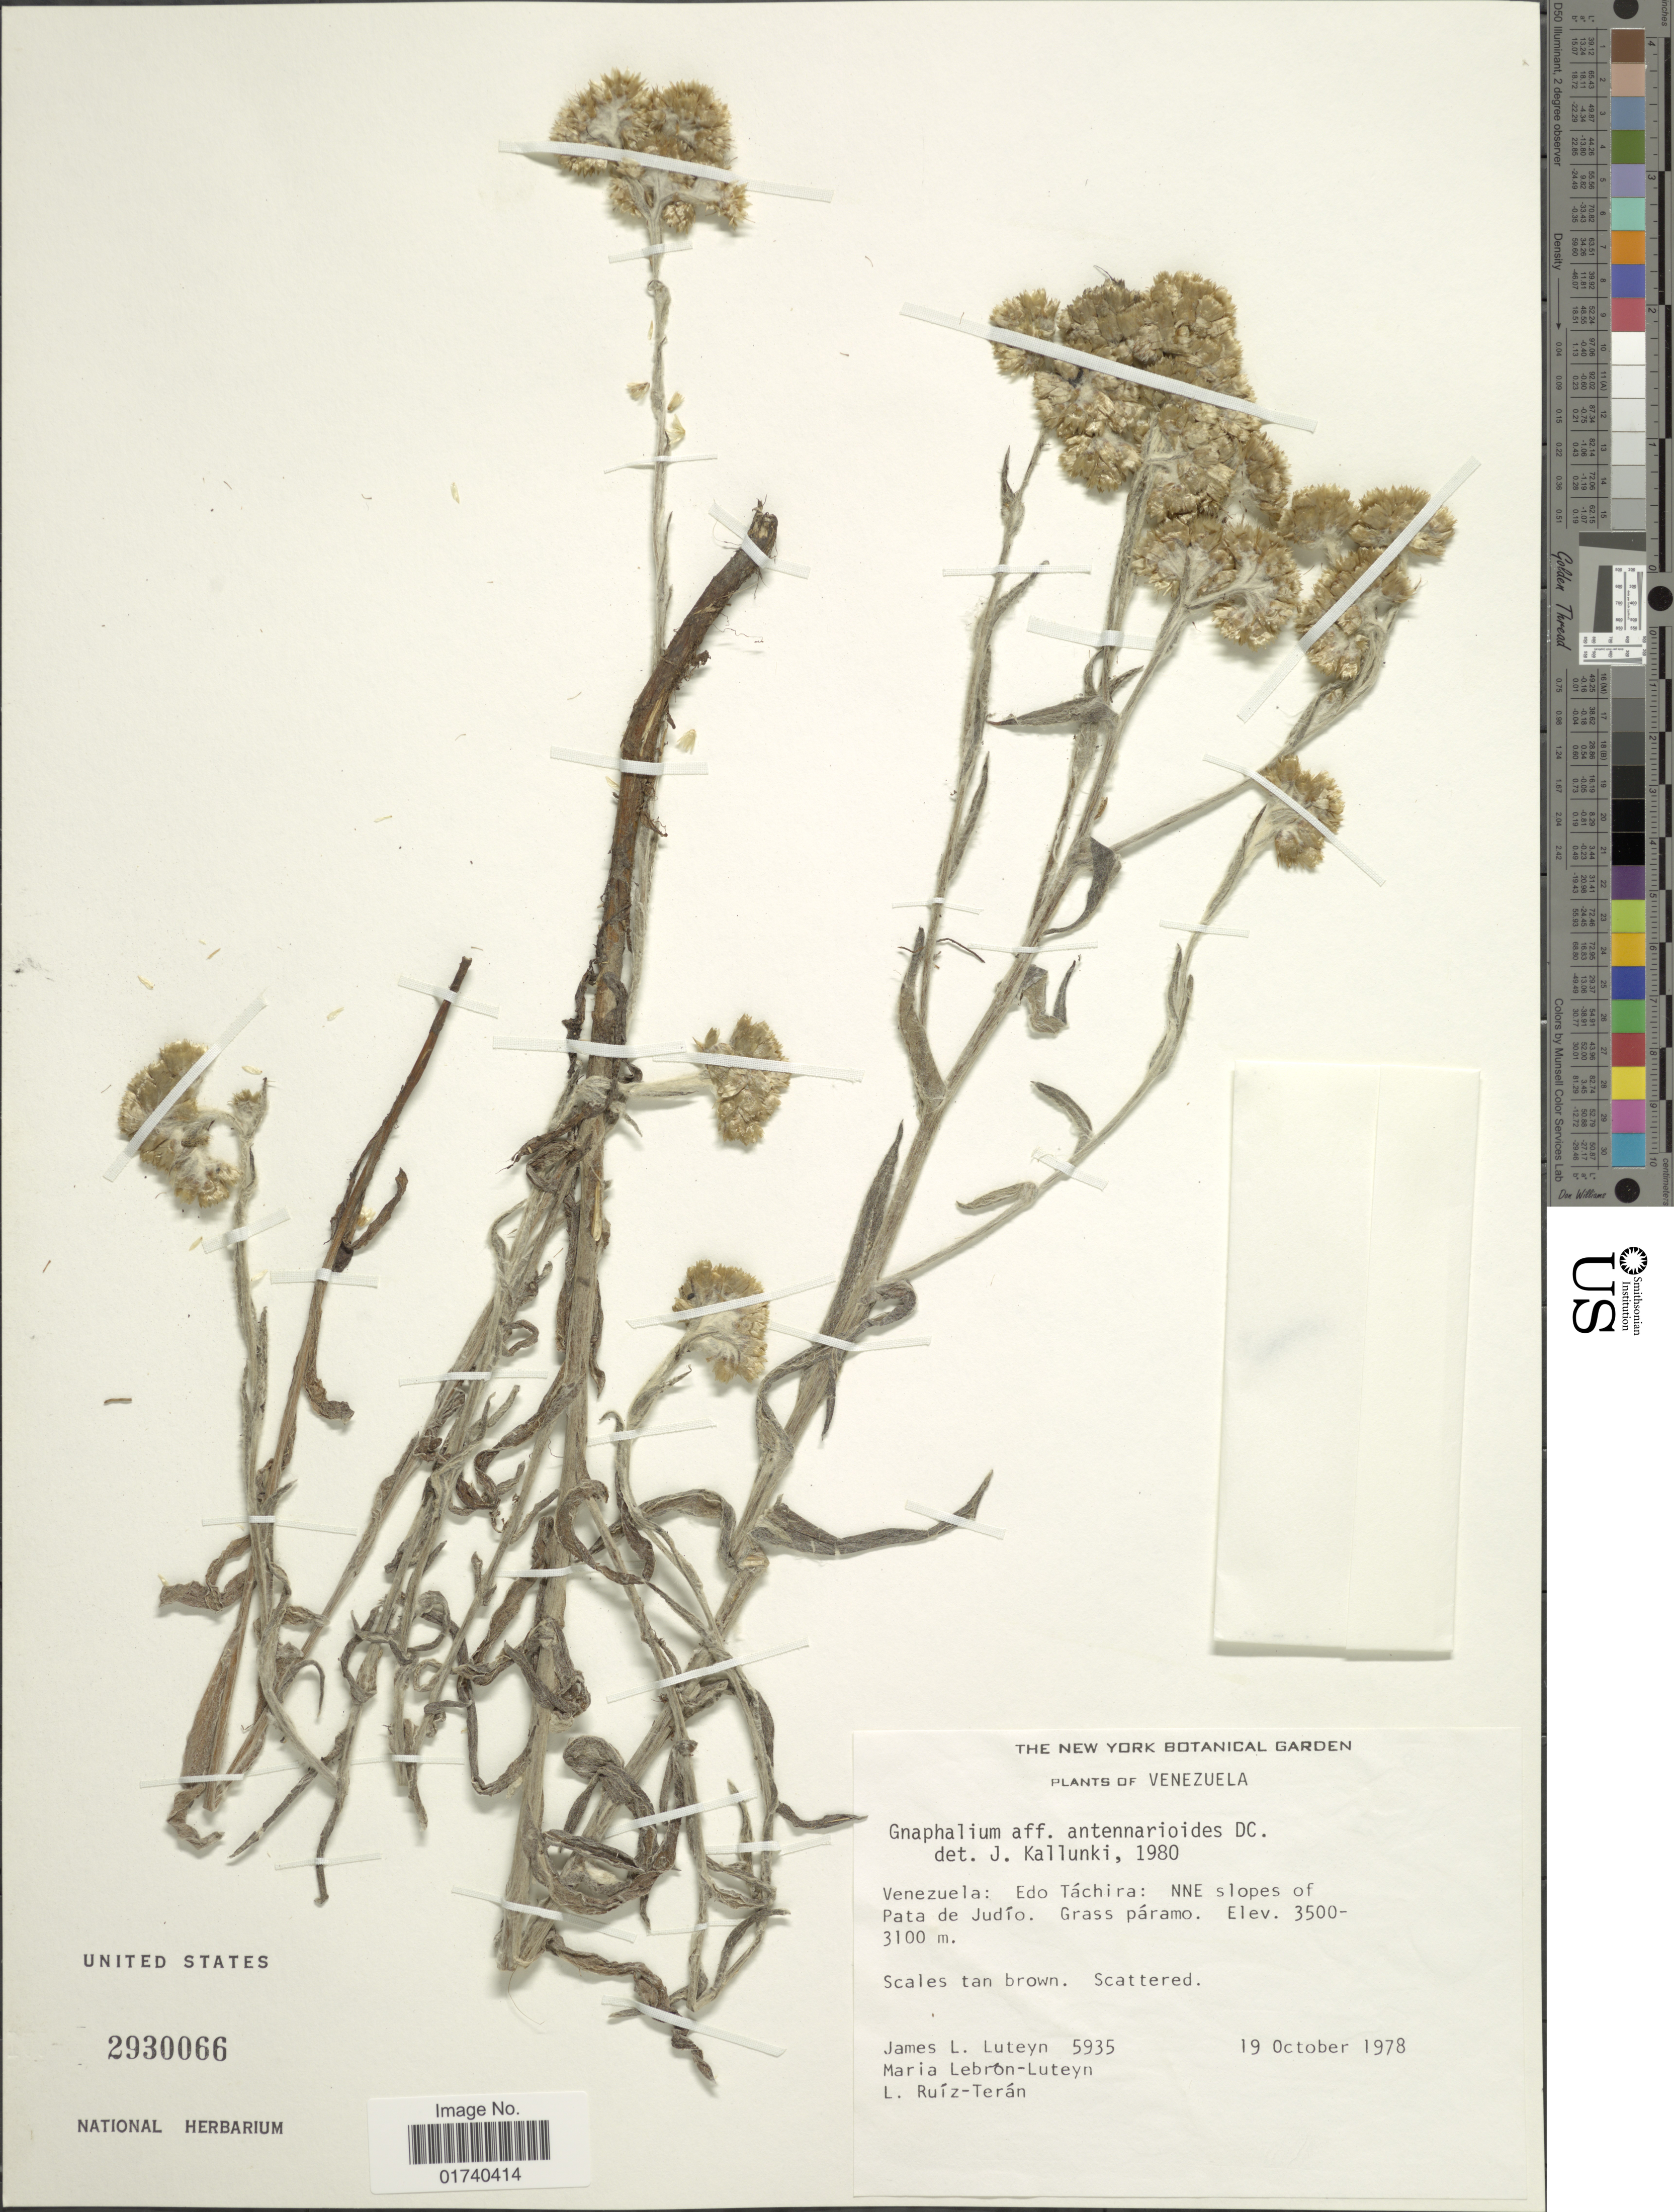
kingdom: Plantae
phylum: Tracheophyta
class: Magnoliopsida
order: Asterales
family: Asteraceae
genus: Pseudognaphalium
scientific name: Pseudognaphalium cheiranthifolium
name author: (Lam.) Hilliard & B.L. Burtt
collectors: J. L. Luteyn, M. L. Lebrón-Luteyn & L. E. Ruíz-Terán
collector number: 5935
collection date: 1978-10-19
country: Venezuela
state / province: Tachira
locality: Venezuela: Edo Tachira, NNE slopes of Pata de Judio.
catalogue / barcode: US 2930066